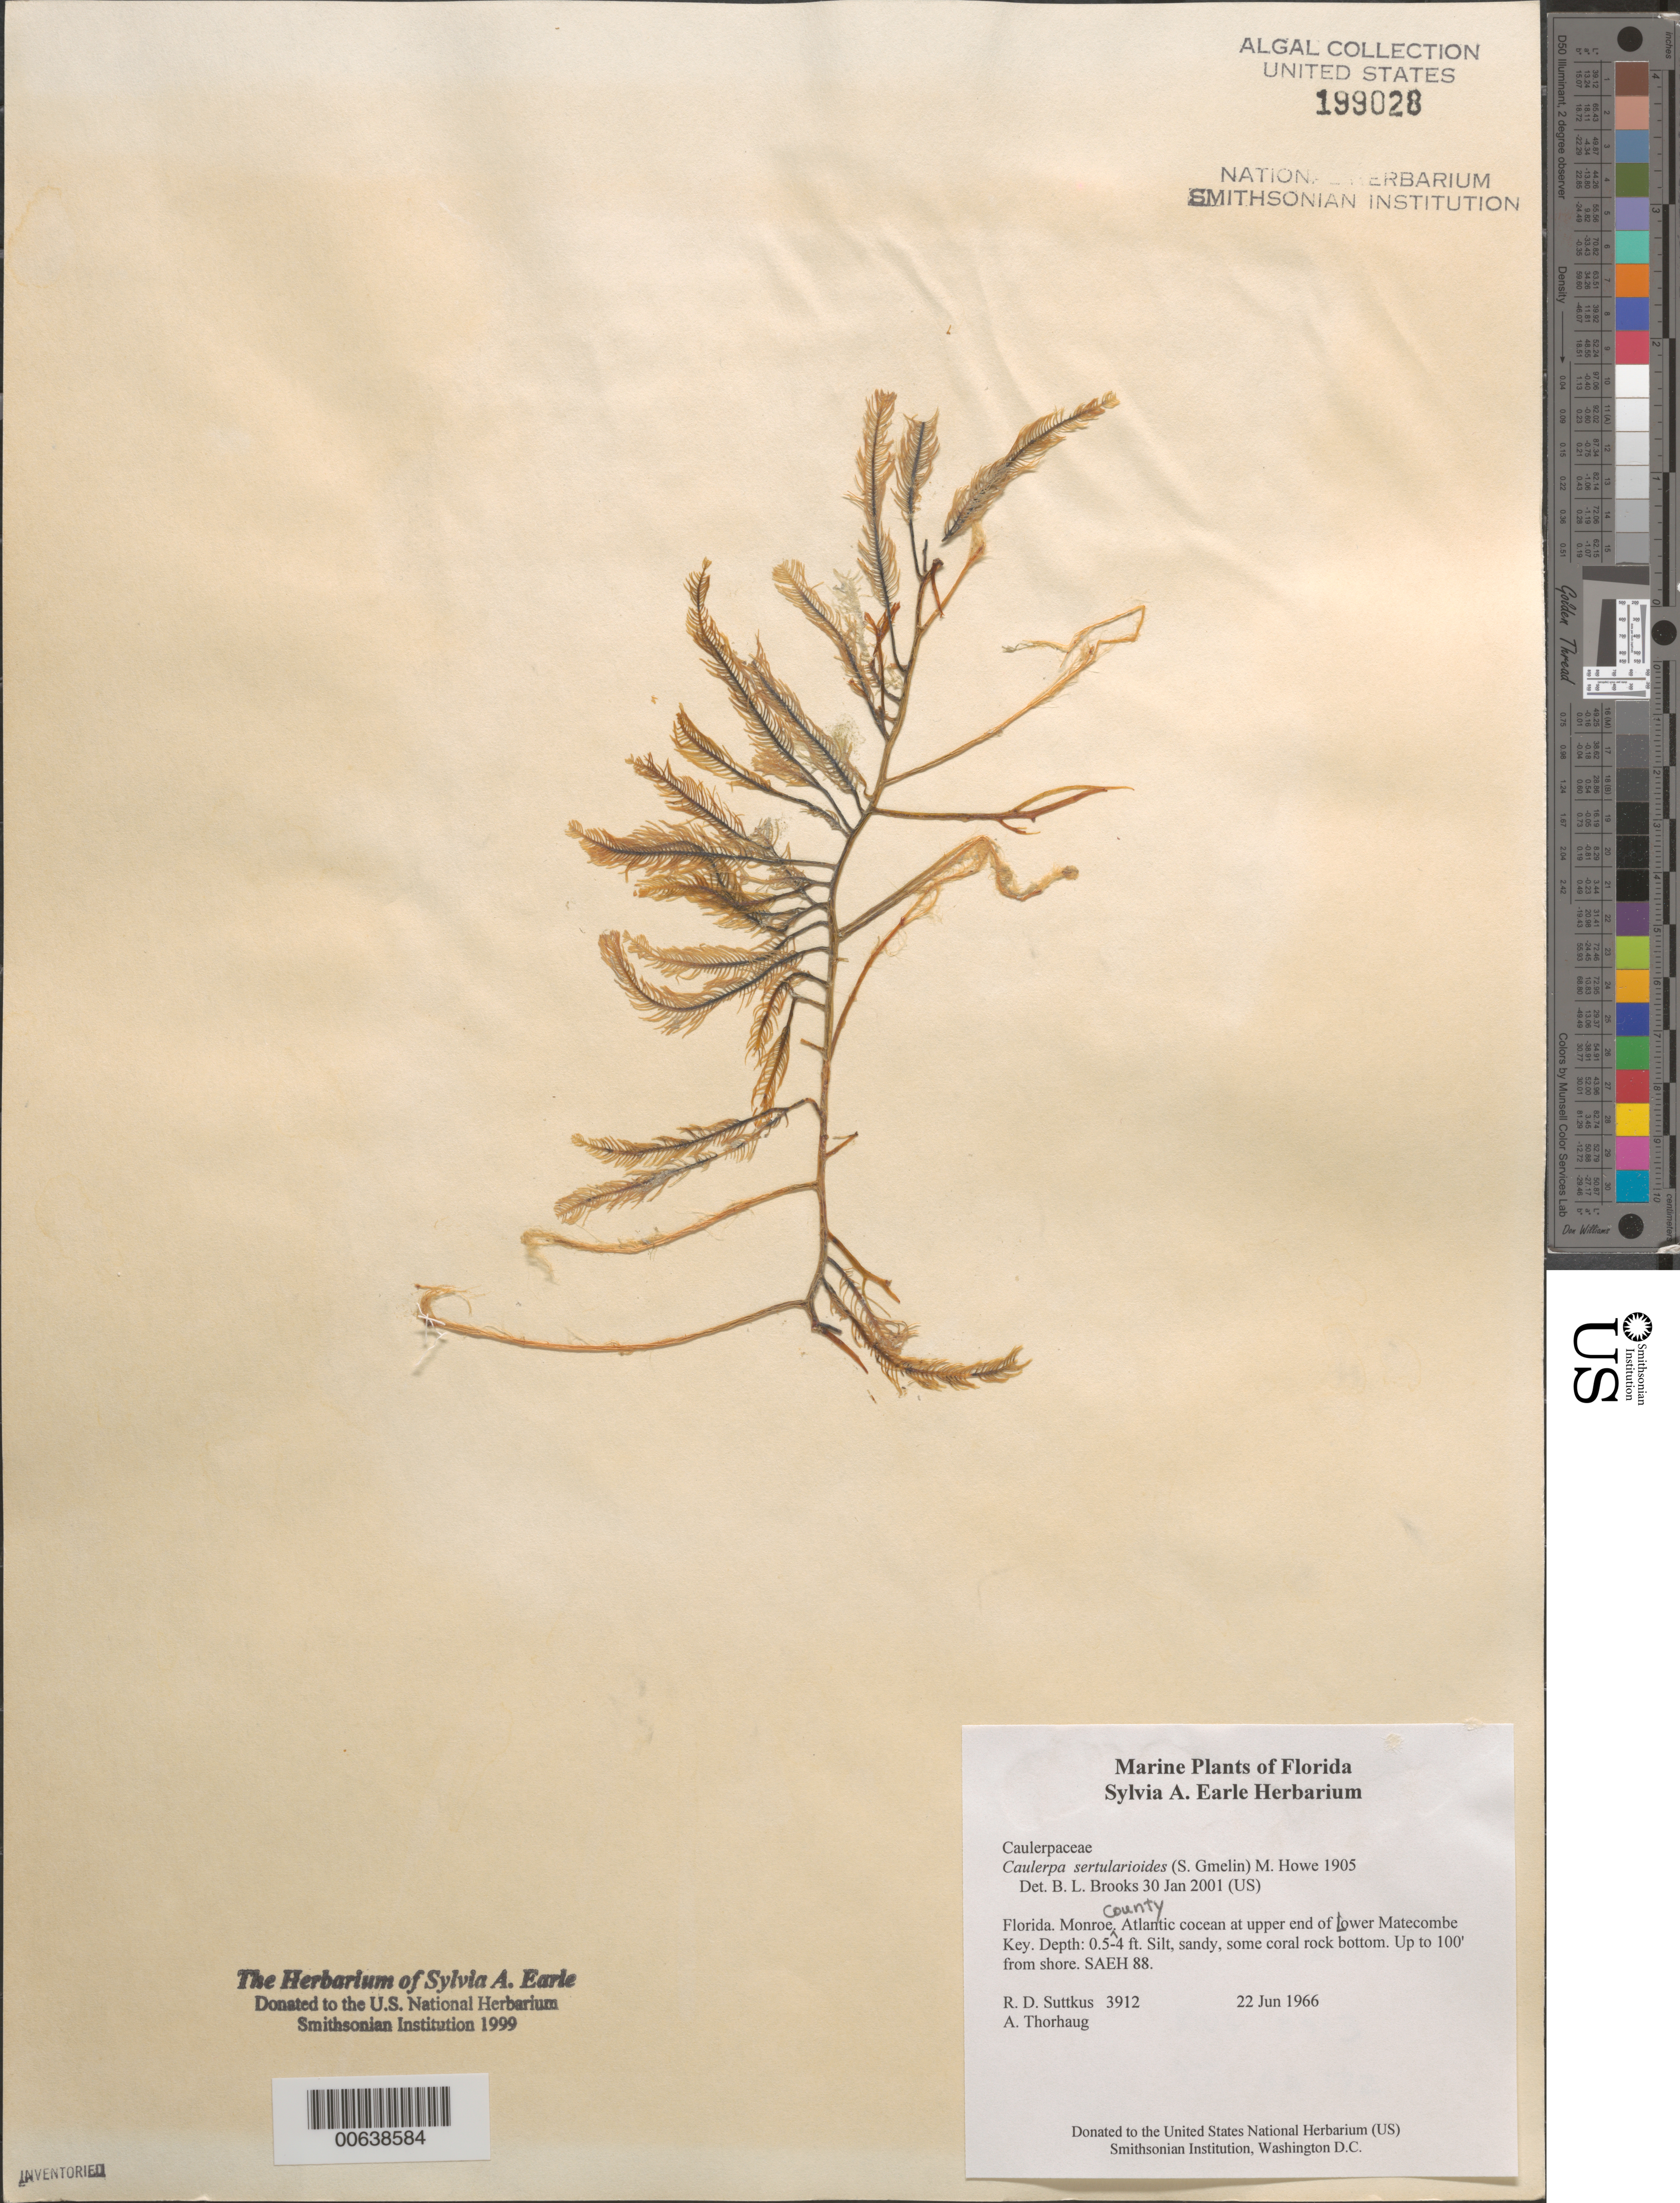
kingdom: Plantae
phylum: Chlorophyta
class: Ulvophyceae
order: Bryopsidales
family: Caulerpaceae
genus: Caulerpa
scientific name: Caulerpa sertularioides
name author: (S.G. Gmel.) M. Howe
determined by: Brooks, B. L., (BOT), Smithsonian Institution - National Museum of Natural History (UNITED STATES)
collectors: R. Suttkus & A. Thorhaug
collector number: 3912 & SAEH 88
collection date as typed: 22 Jun 1966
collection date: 1966-06-22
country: United States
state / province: Florida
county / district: Monroe County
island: Lower Matecumbe Key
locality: Atlantic Ocean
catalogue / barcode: US 199028